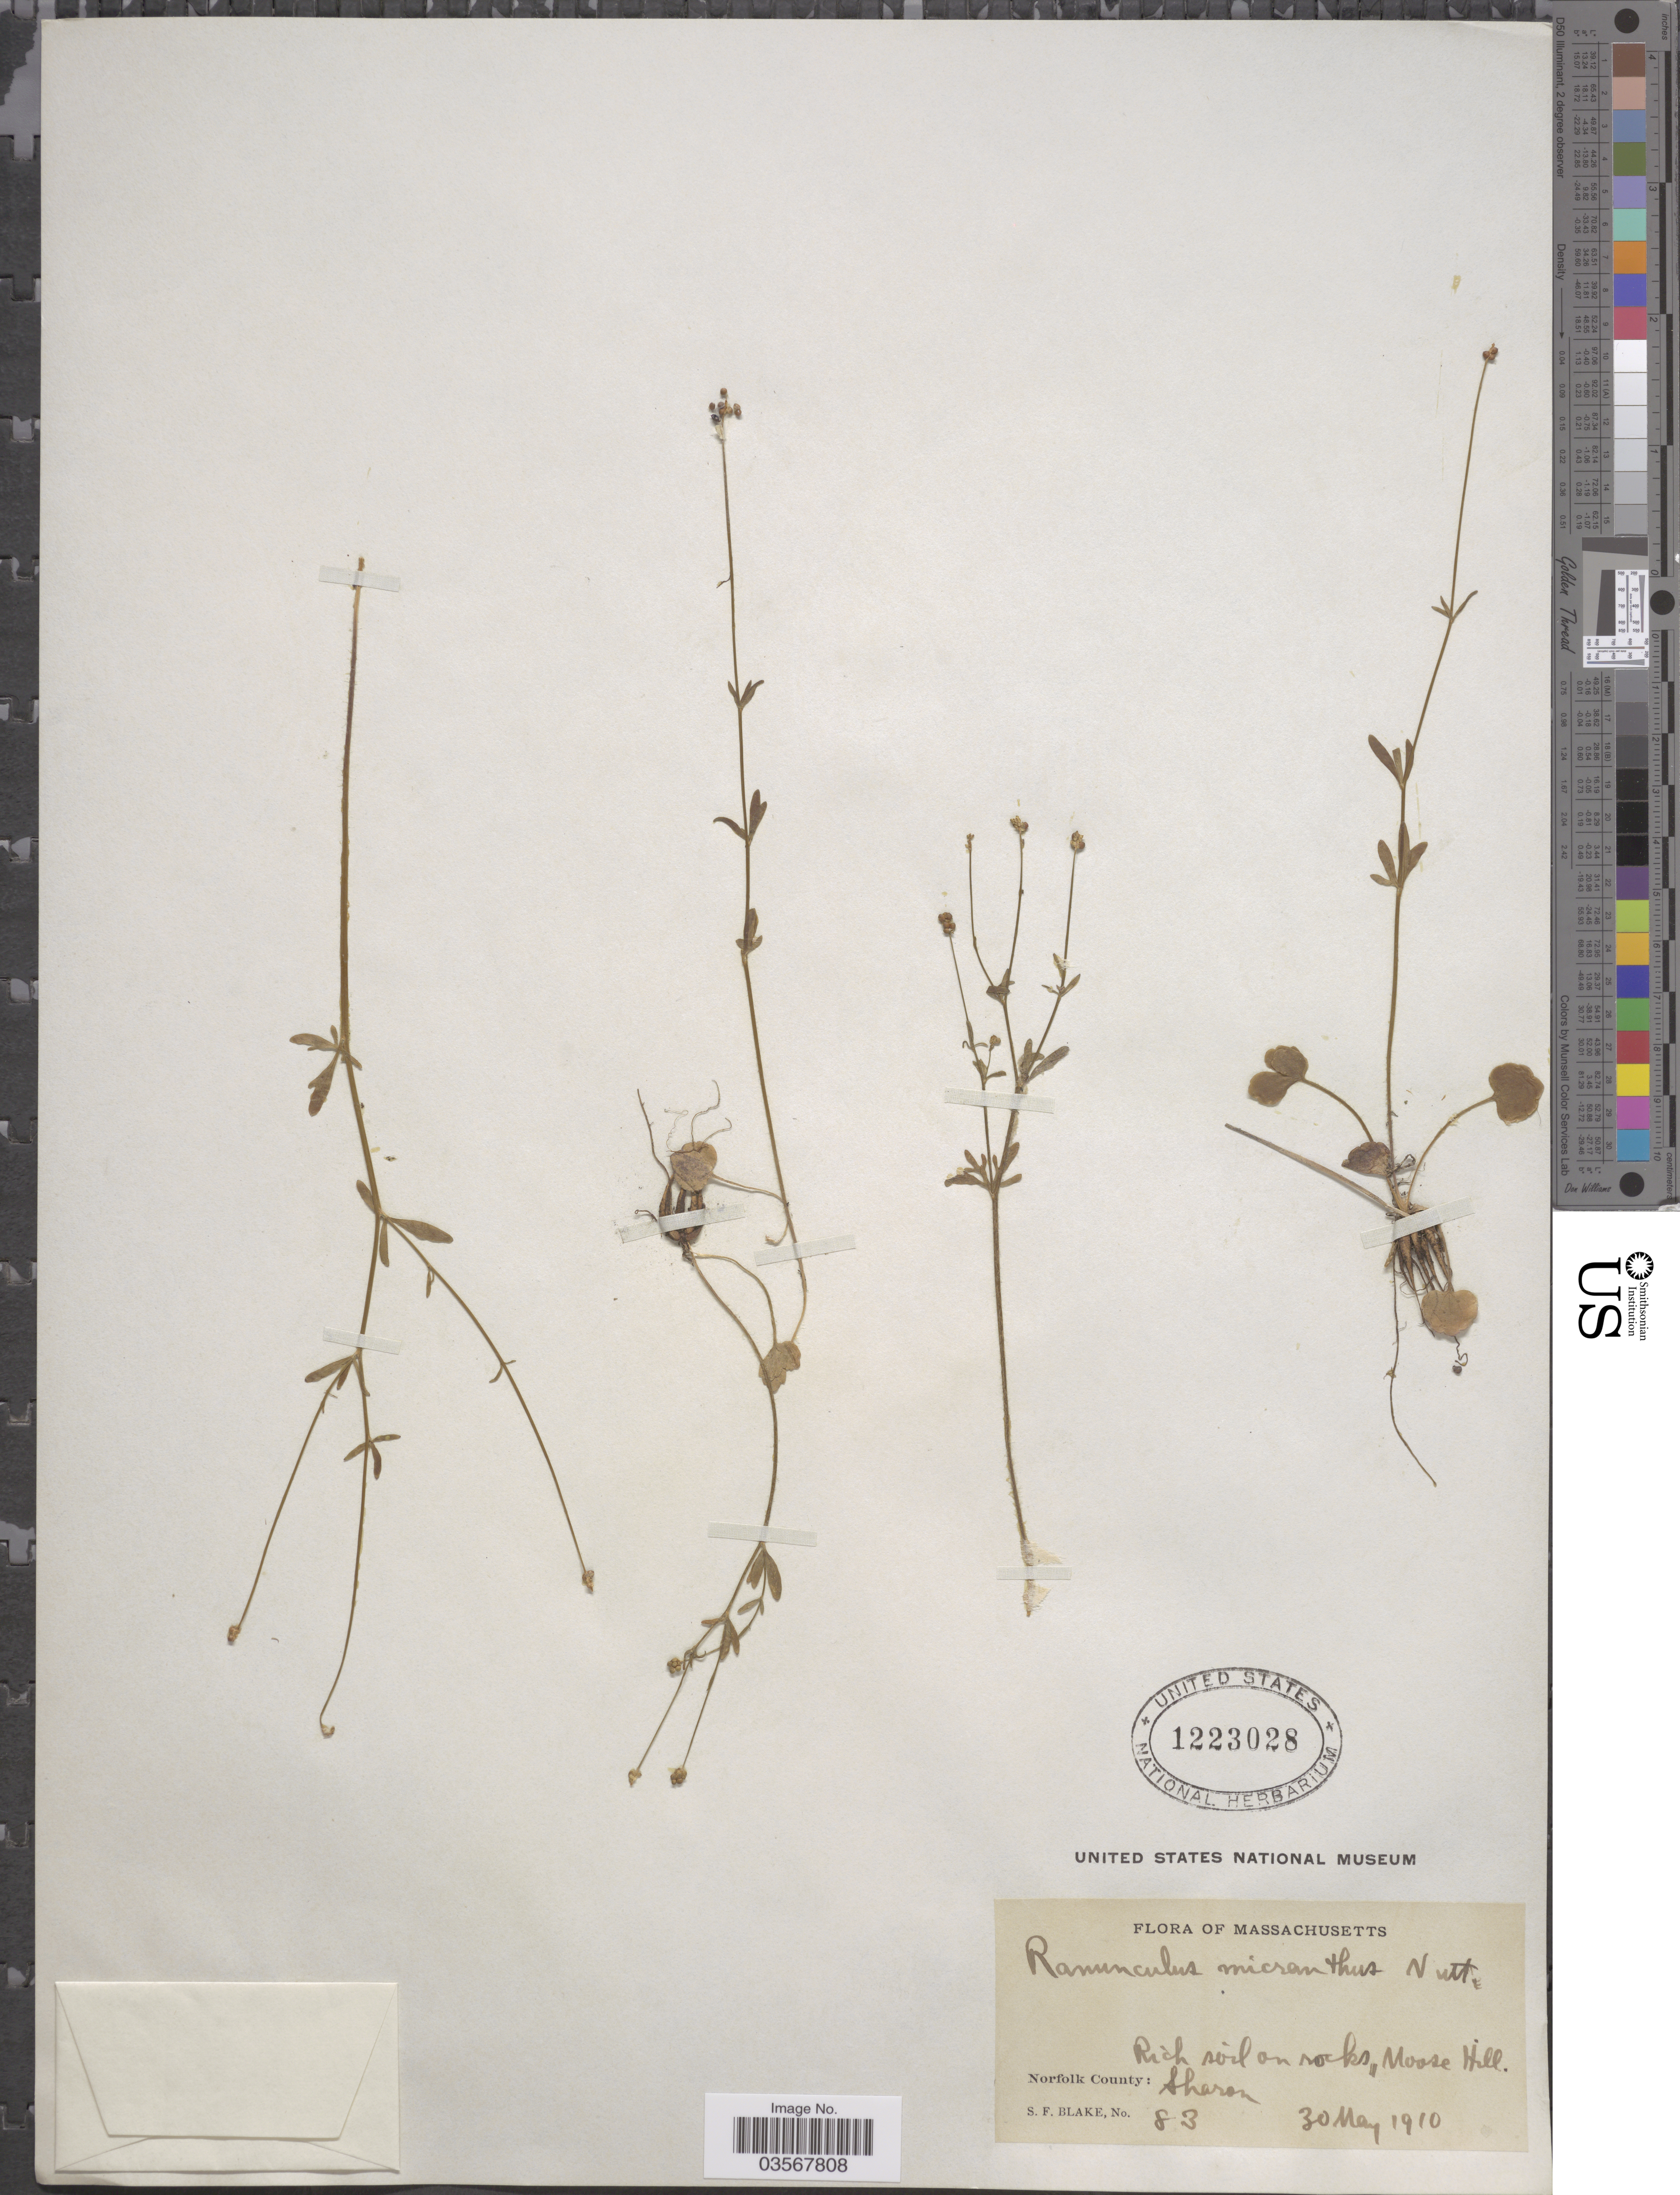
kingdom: Plantae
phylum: Tracheophyta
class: Magnoliopsida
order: Ranunculales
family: Ranunculaceae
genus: Ranunculus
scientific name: Ranunculus micranthus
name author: Nutt.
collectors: S. Blake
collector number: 83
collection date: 1910-05-30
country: United States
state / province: Massachusetts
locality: Moose Hill. Norfolk County: Sharon.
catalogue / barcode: US 1223028